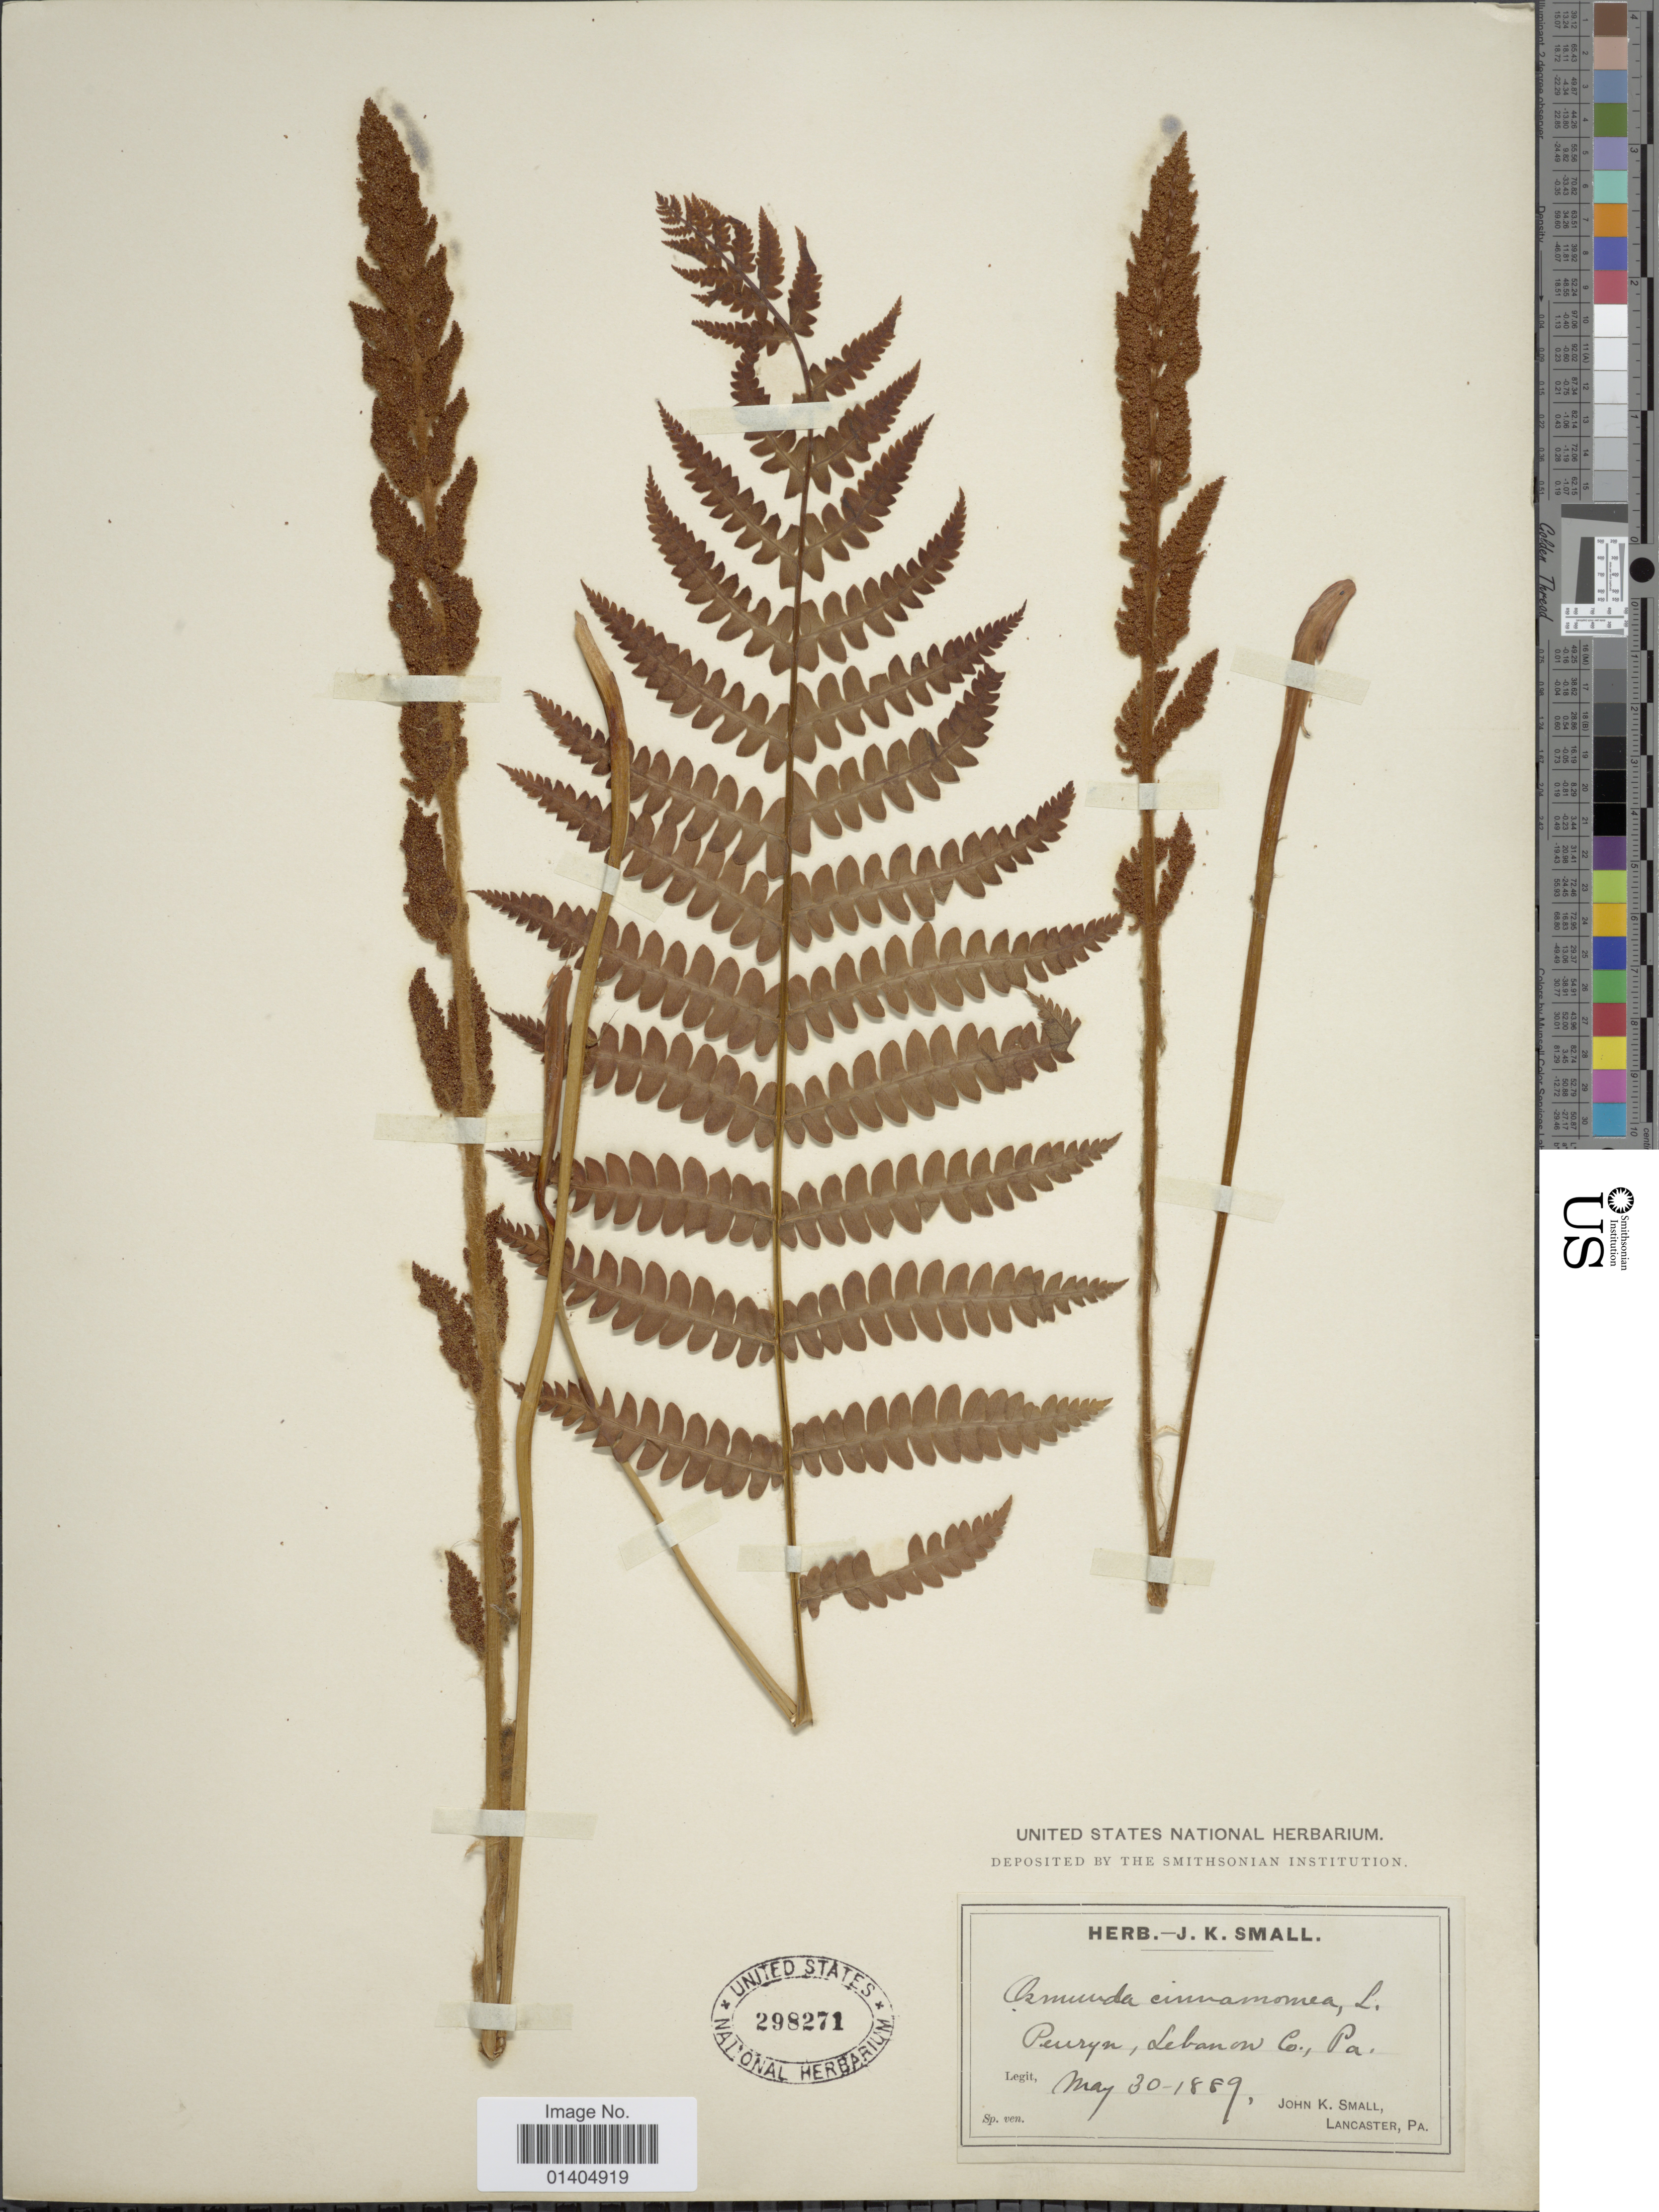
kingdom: Plantae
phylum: Tracheophyta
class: Polypodiopsida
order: Osmundales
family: Osmundaceae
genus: Osmundastrum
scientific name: Osmundastrum cinnamomeum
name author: (L.) C. Presl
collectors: J. K. Small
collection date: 1889-05-30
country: United States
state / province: Pennsylvania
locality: Peuryn, Lebanon Co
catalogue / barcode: US 298271